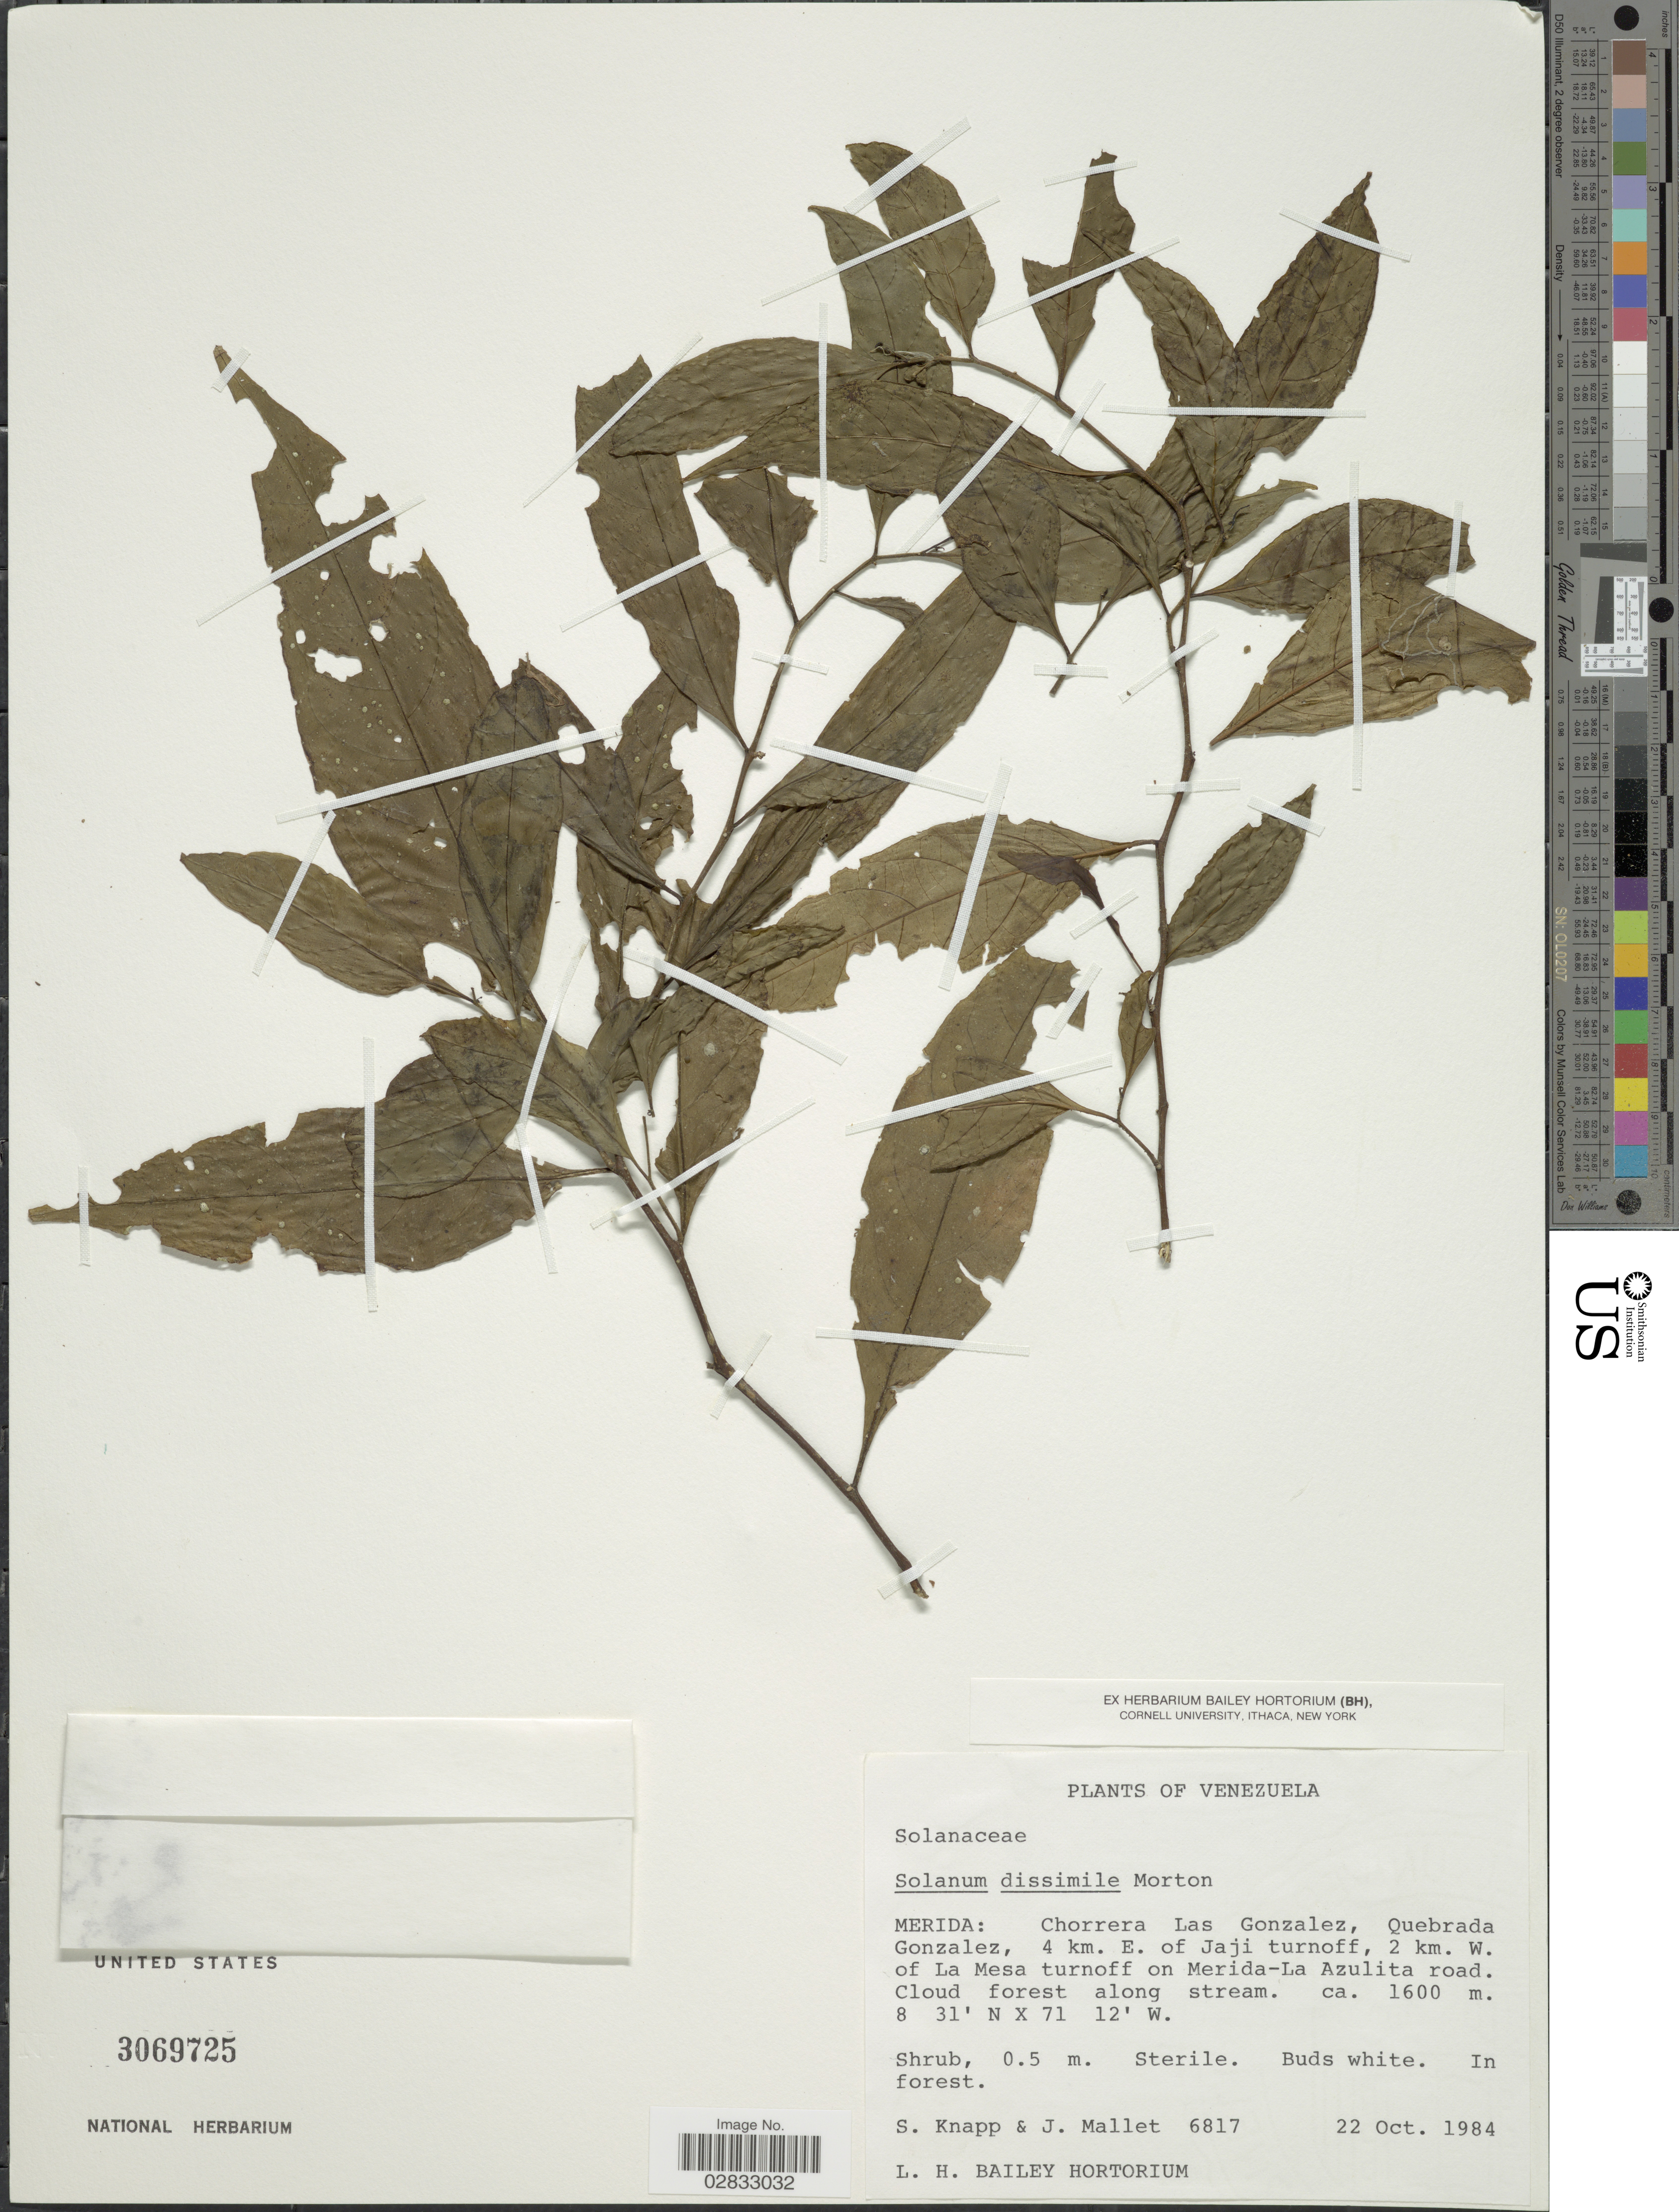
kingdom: Plantae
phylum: Tracheophyta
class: Magnoliopsida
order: Solanales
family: Solanaceae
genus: Solanum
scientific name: Solanum dissimile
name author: C.V. Morton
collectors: S. Knapp & J. Mallet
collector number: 6817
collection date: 1984-10-22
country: Venezuela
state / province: Mérida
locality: Chorrera Las Gonzalez, Quebrada Gonzalez, 4 km. E. of Jaji turnoff, 2 km. W. of La Mesa turnoff on Merida- La Azulita road.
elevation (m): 1600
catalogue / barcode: US 3069725